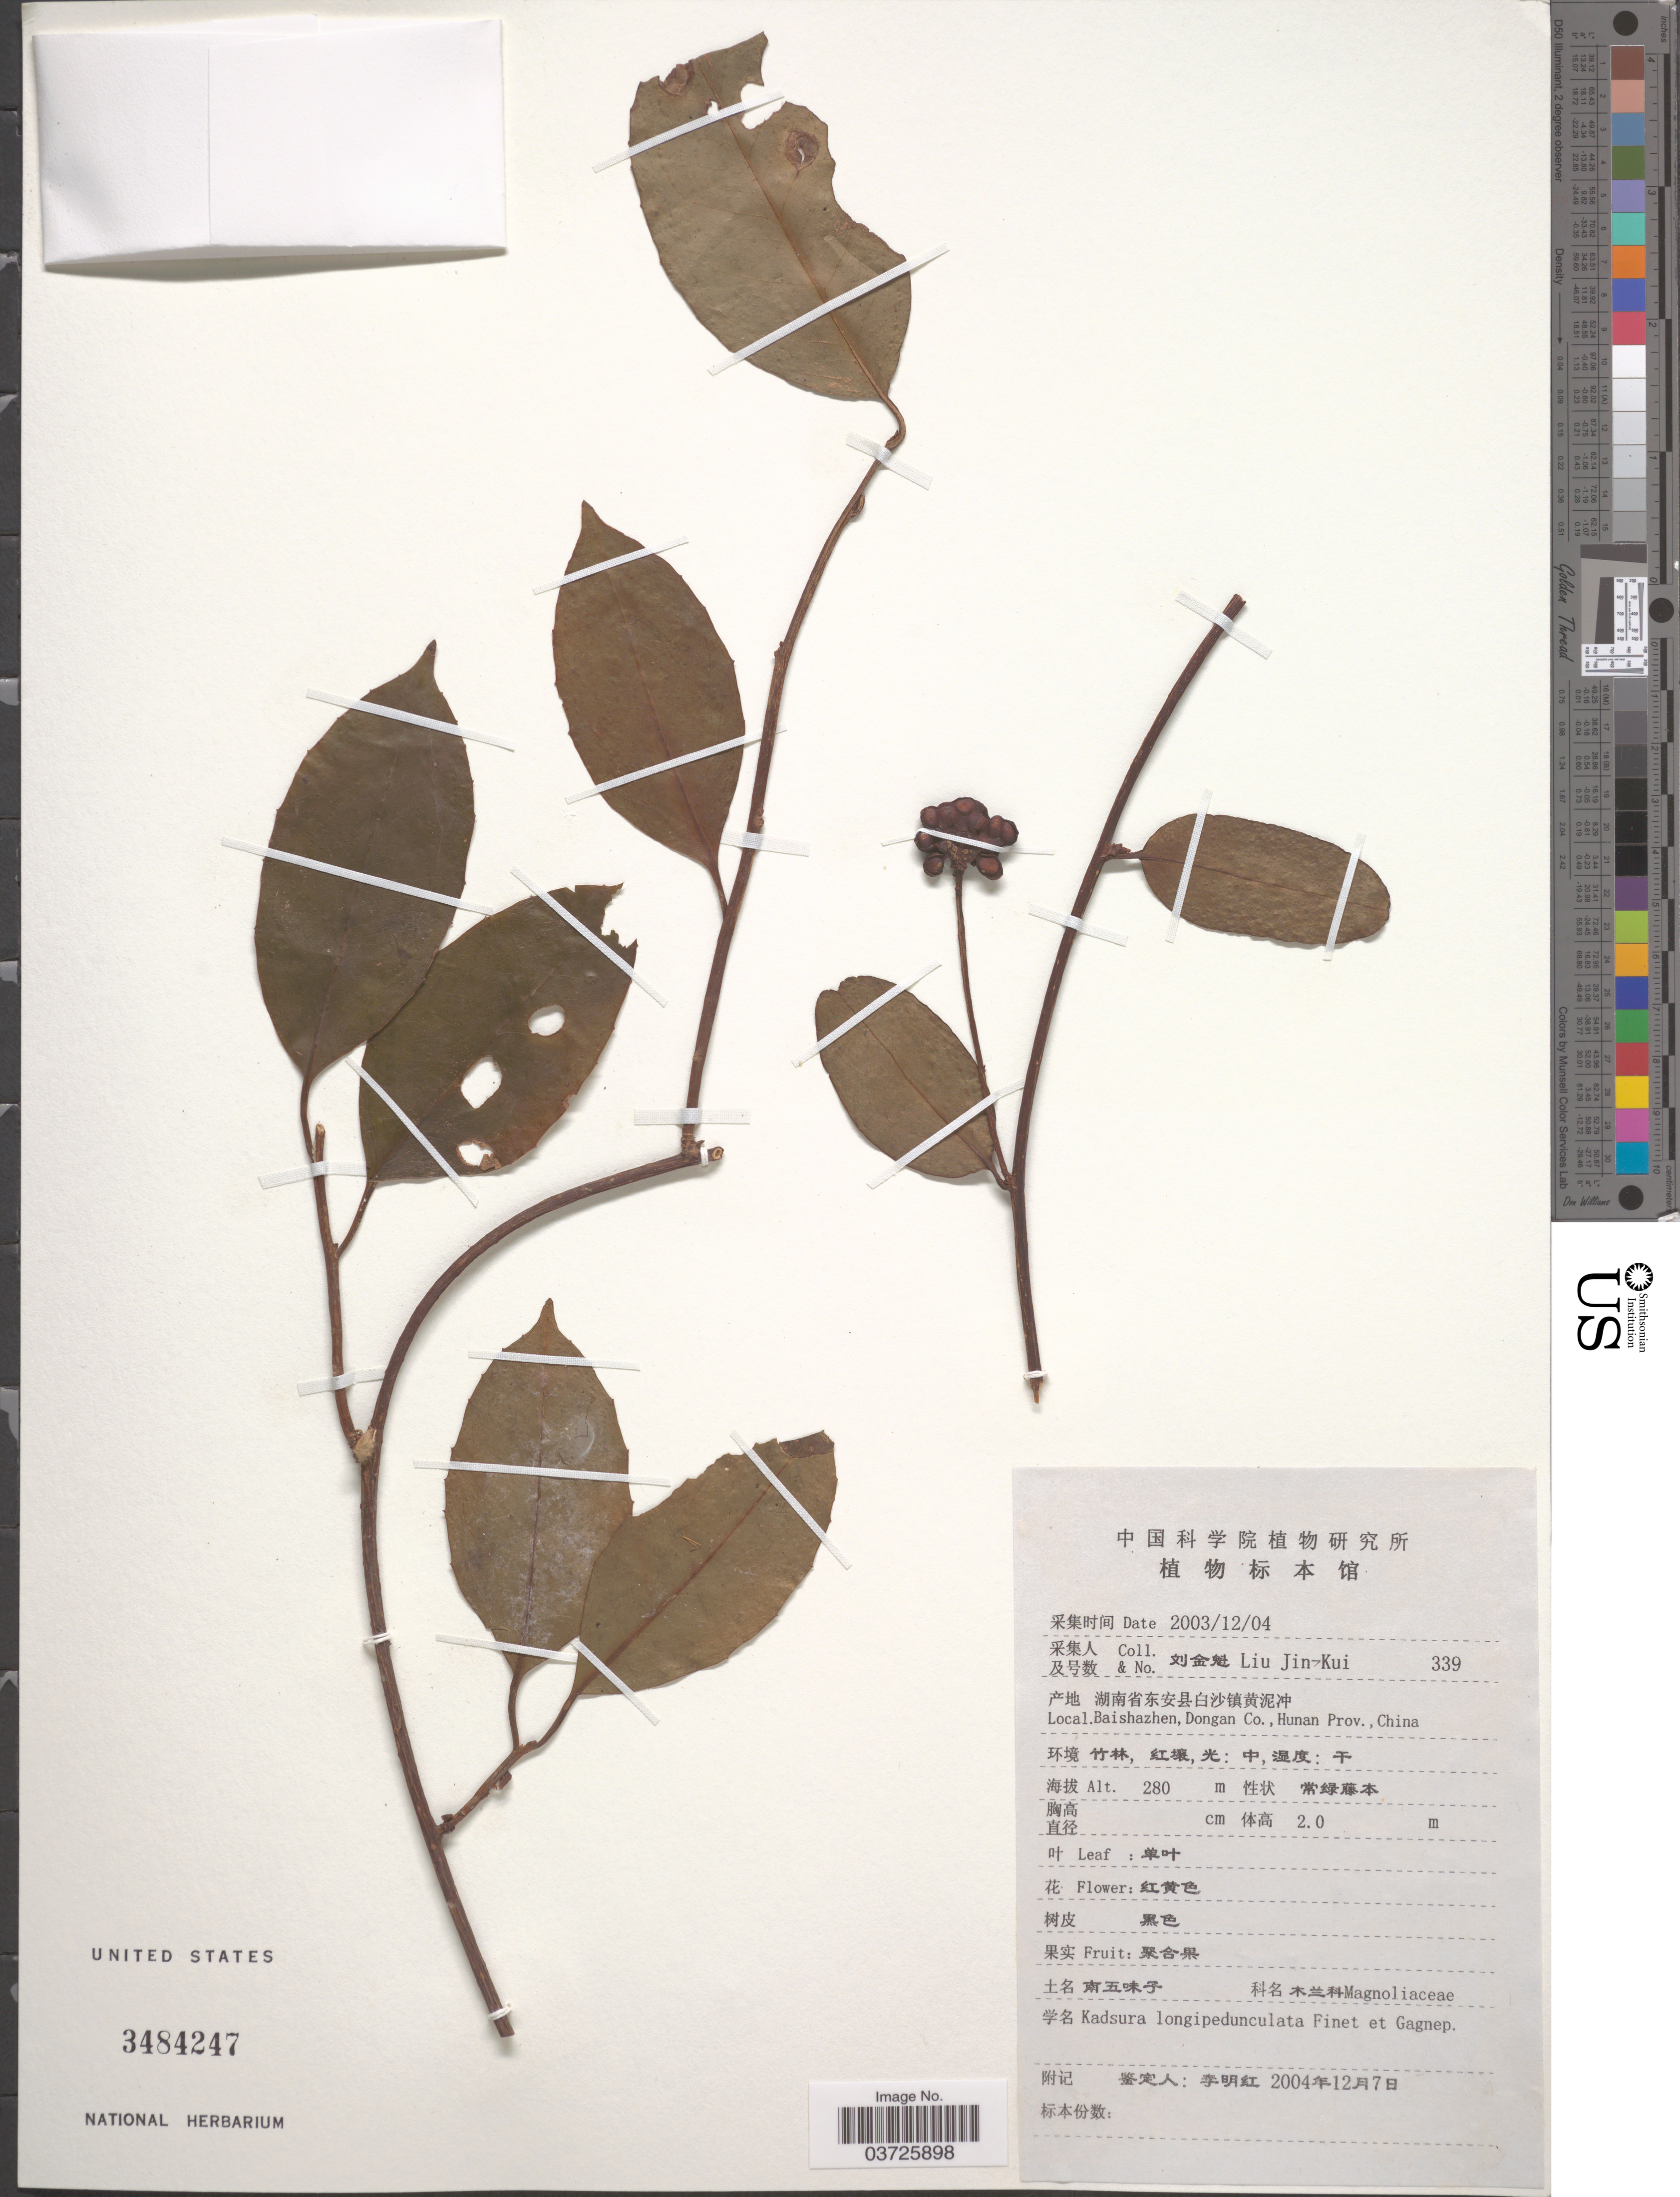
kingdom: Plantae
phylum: Tracheophyta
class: Magnoliopsida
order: Austrobaileyales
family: Schisandraceae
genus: Kadsura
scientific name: Kadsura longepedunculata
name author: Finet & Gagnep.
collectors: Liu Jin-Kui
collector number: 339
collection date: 2003-12-04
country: China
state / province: Hunan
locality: Baishazhen, Dongan Co.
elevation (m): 280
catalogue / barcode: US 3484247